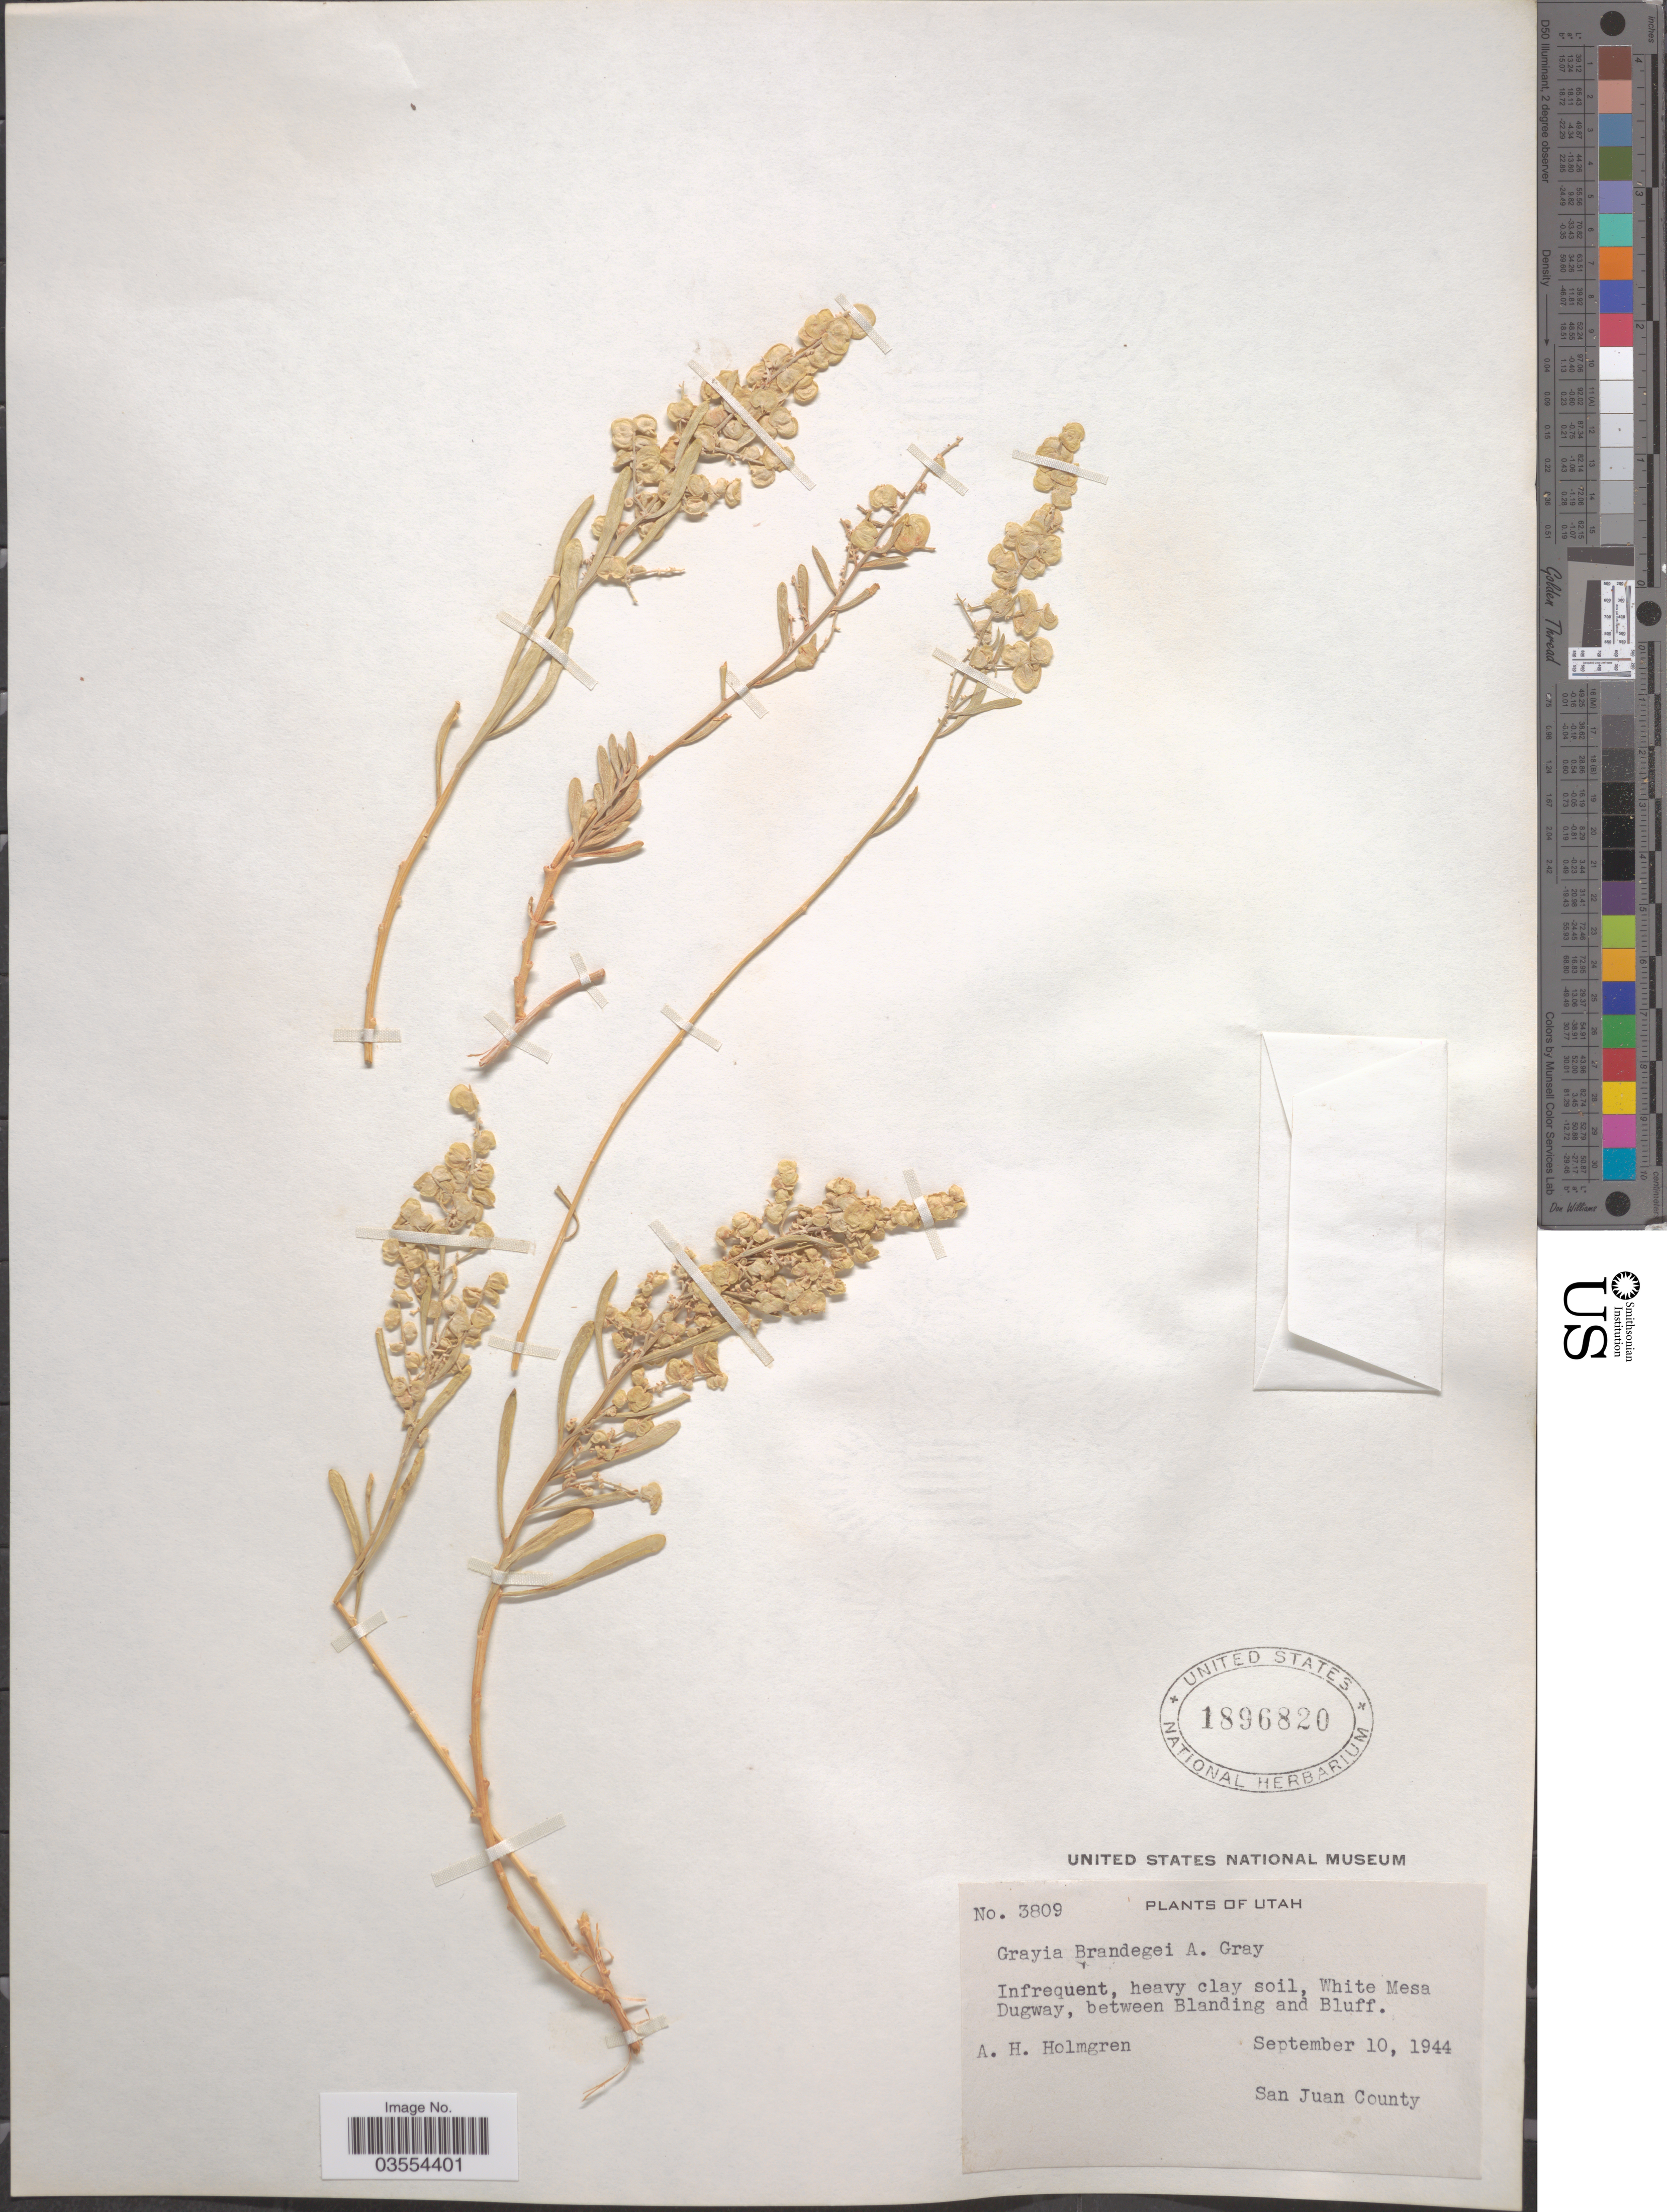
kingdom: Plantae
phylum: Tracheophyta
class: Magnoliopsida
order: Caryophyllales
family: Amaranthaceae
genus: Grayia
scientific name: Grayia brandegeei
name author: A. Gray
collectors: A. H. Holmgren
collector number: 3809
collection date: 1944-09-10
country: United States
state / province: Utah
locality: White Mesa Dugway, between Blanding and Bluff. San Juan County.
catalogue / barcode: US 1896820